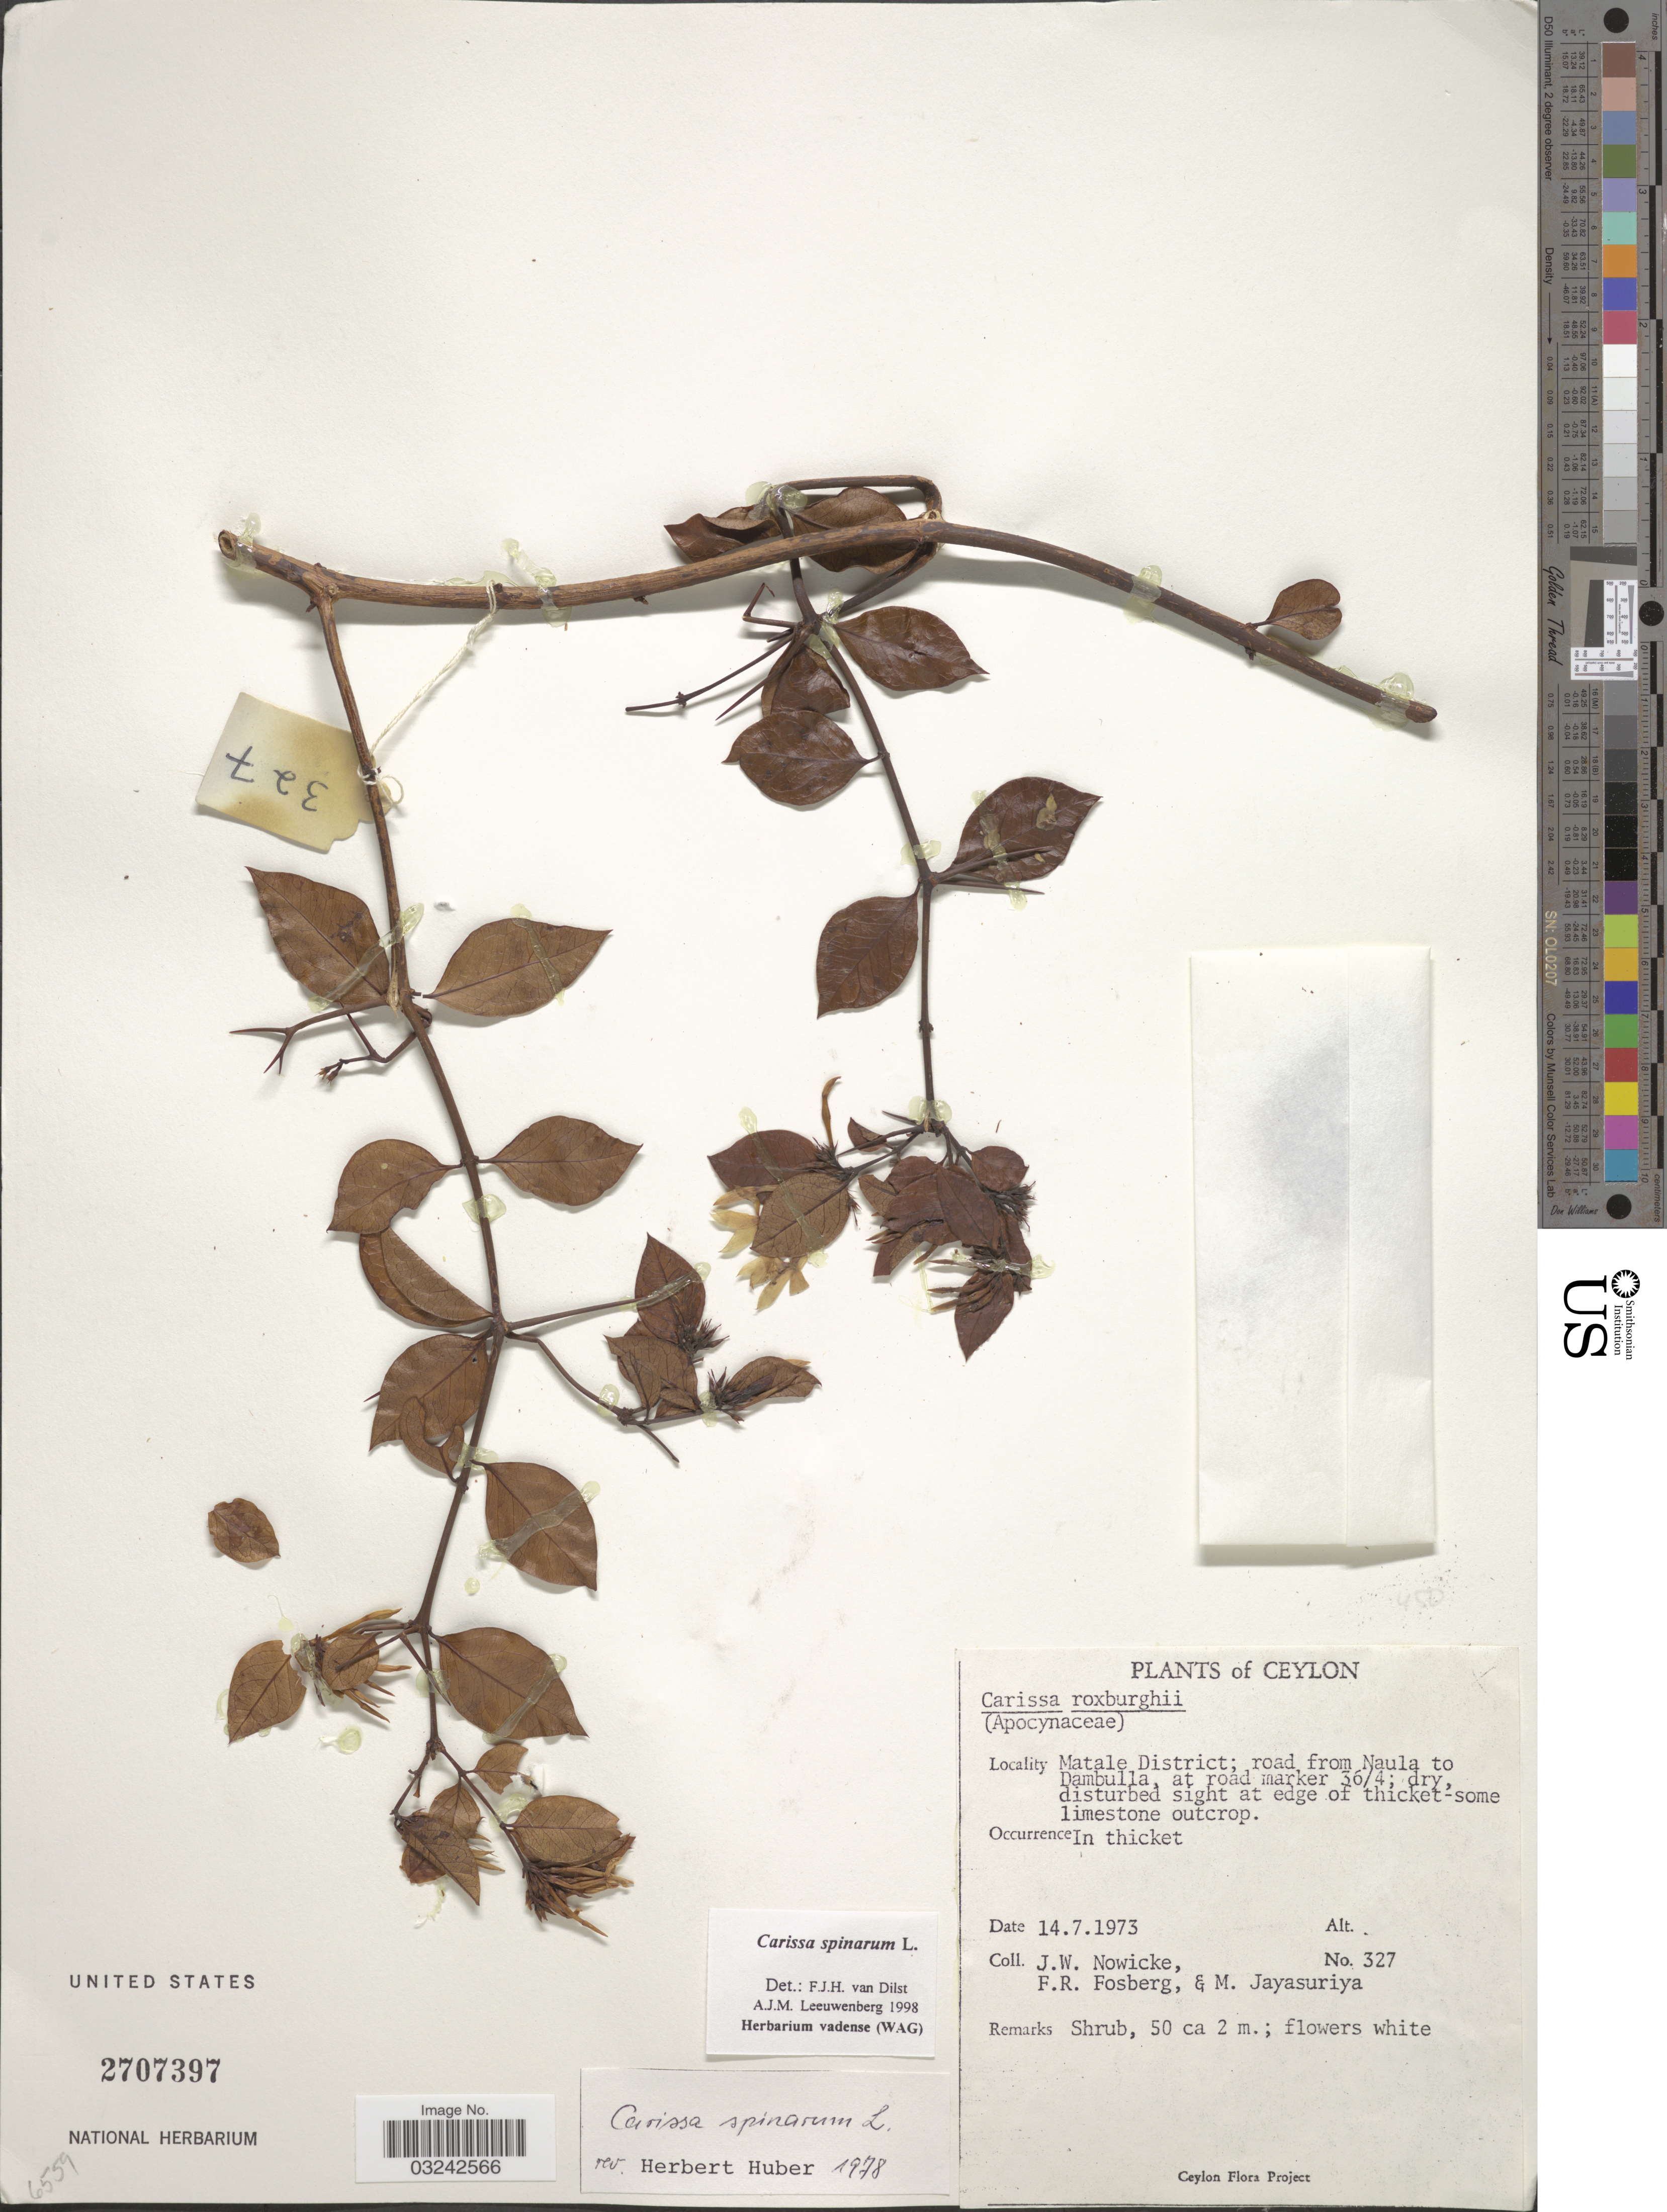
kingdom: Plantae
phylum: Tracheophyta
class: Magnoliopsida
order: Gentianales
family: Apocynaceae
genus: Carissa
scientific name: Carissa spinarum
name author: L.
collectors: J. W. Nowicke, F. R. Fosberg & M. Jayasuriya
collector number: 327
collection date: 1973-07-14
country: Sri Lanka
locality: Ceylon. Matale District; road from Naula to Dambulla, at road marker 36/4.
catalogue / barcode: US 2707397